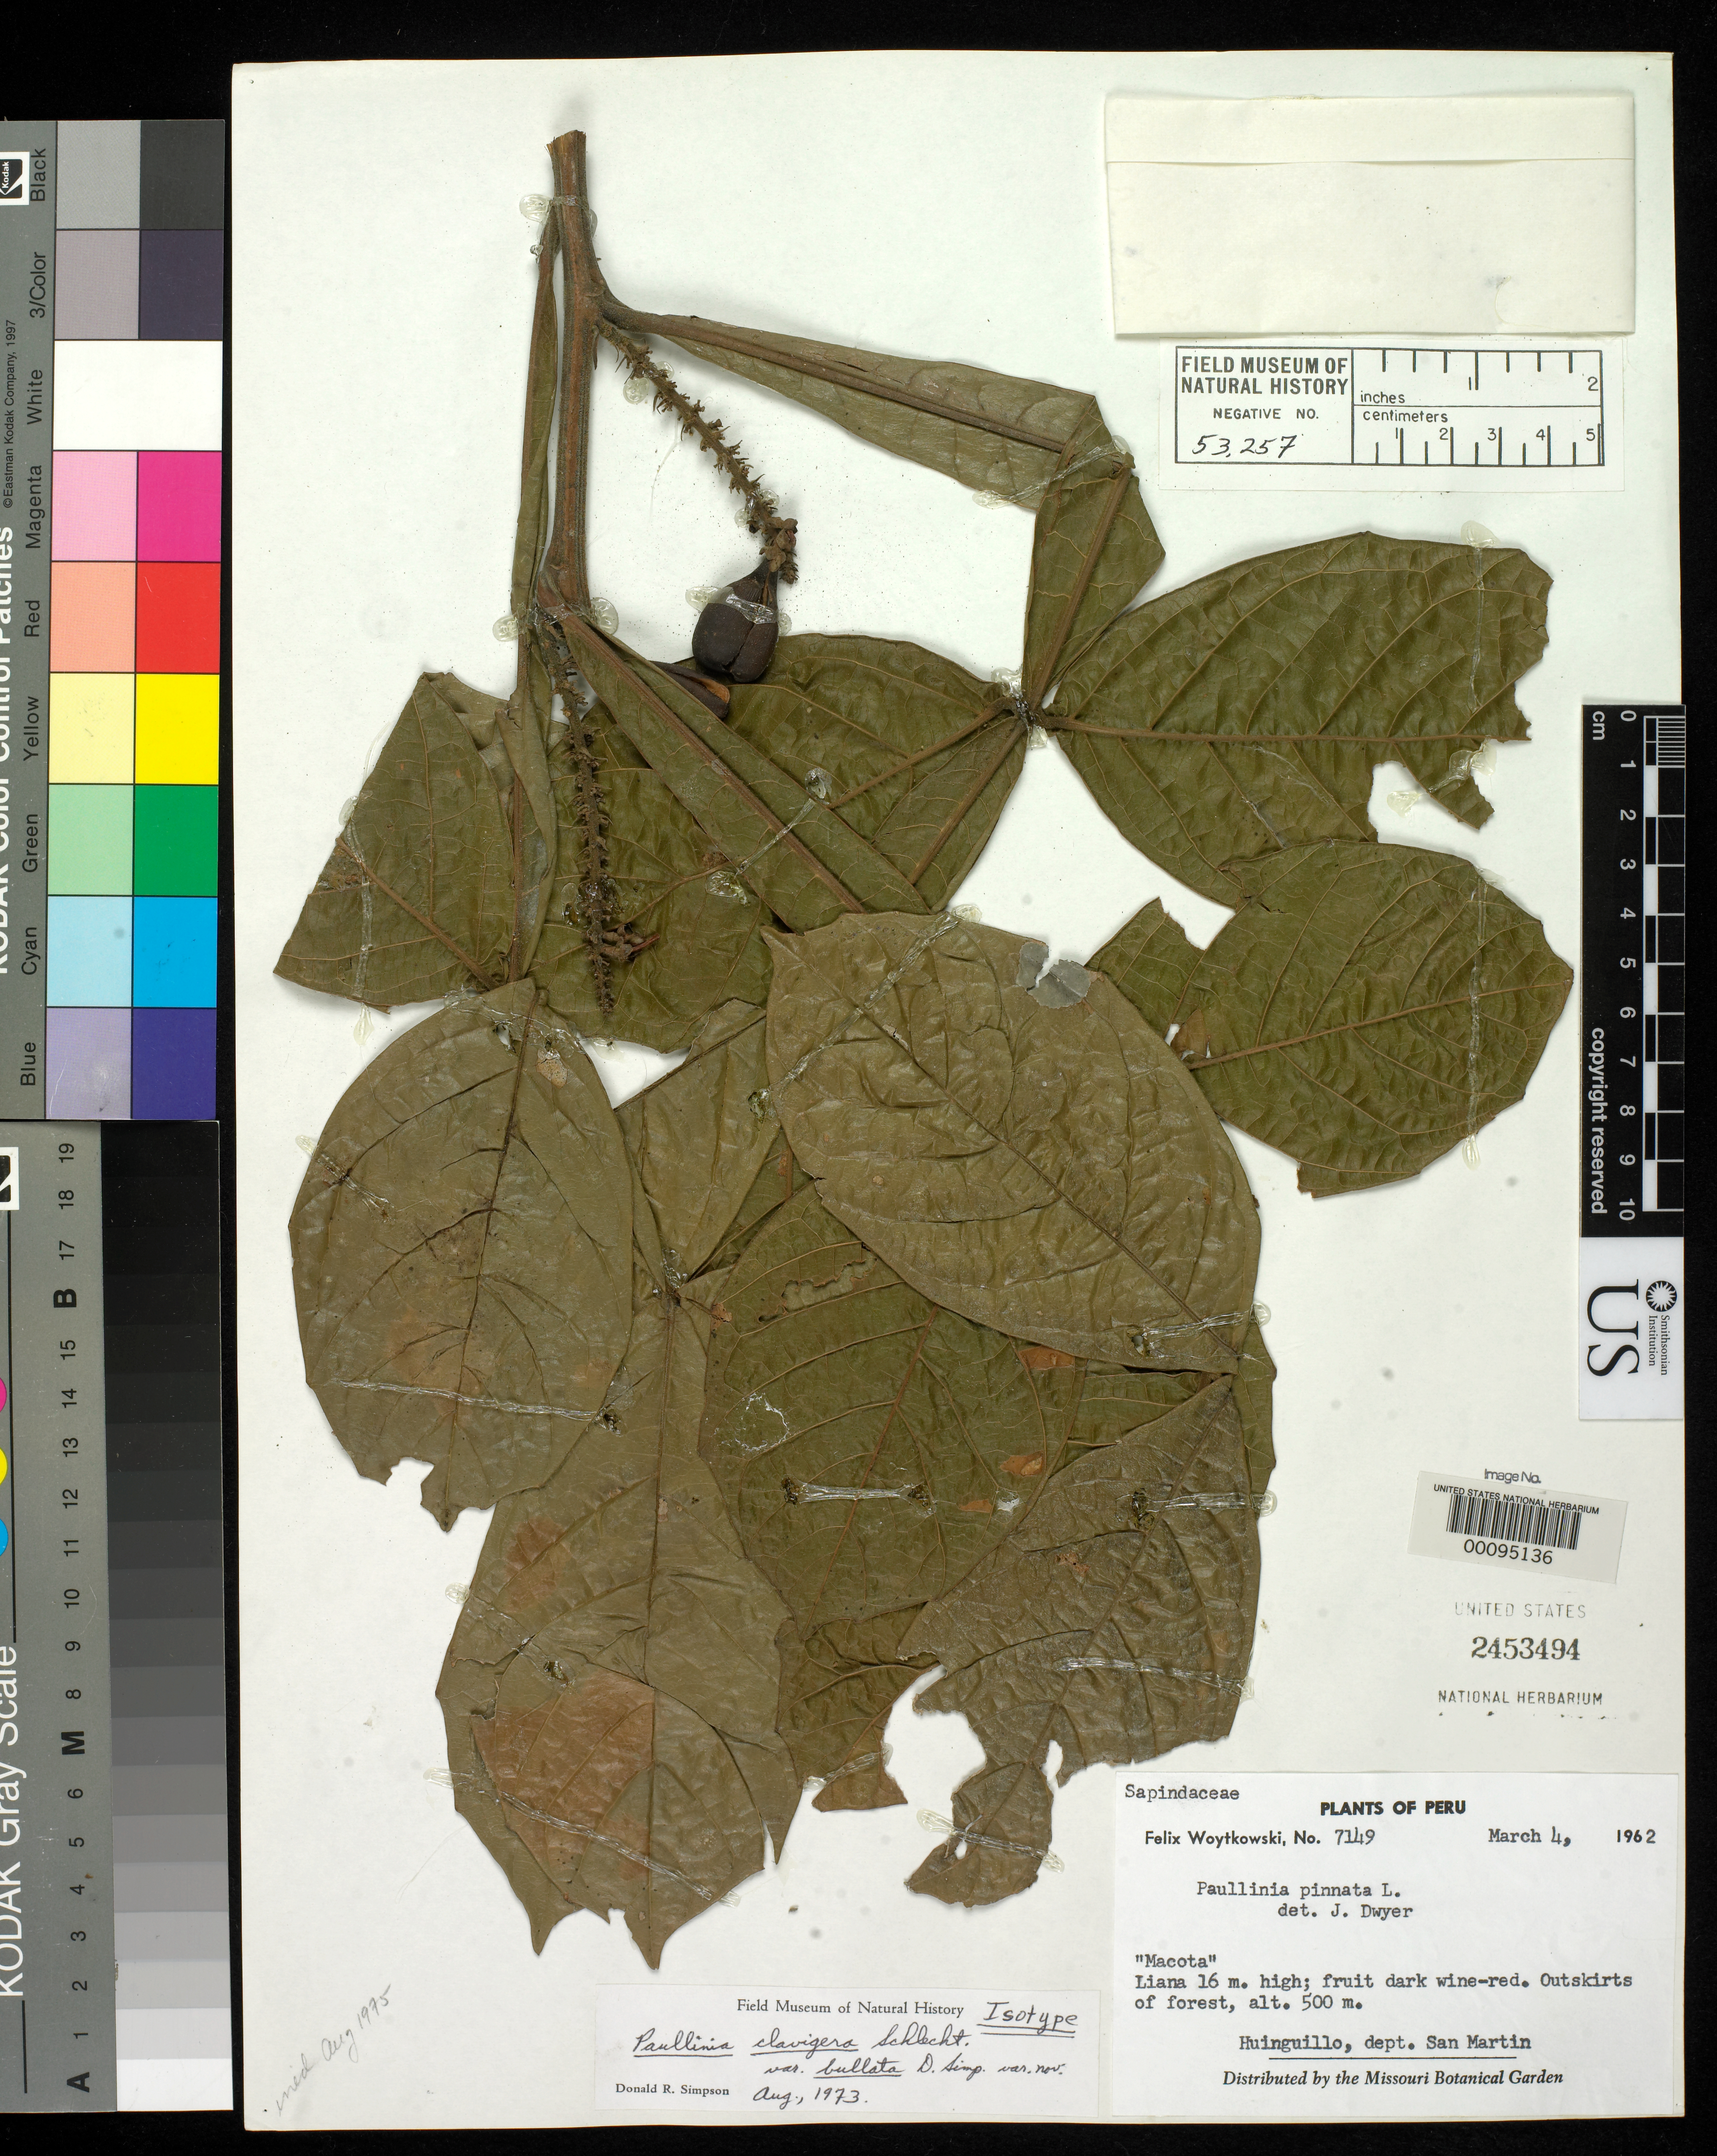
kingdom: Plantae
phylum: Tracheophyta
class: Magnoliopsida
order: Sapindales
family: Sapindaceae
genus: Paullinia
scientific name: Paullinia clavigera var. bullata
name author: D.R. Simpson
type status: Isotype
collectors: F. Woytkowski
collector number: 7149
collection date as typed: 04 Mar 1962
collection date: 1962-03-04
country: Peru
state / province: San Martín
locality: Huinquillo.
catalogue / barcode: US 2453494